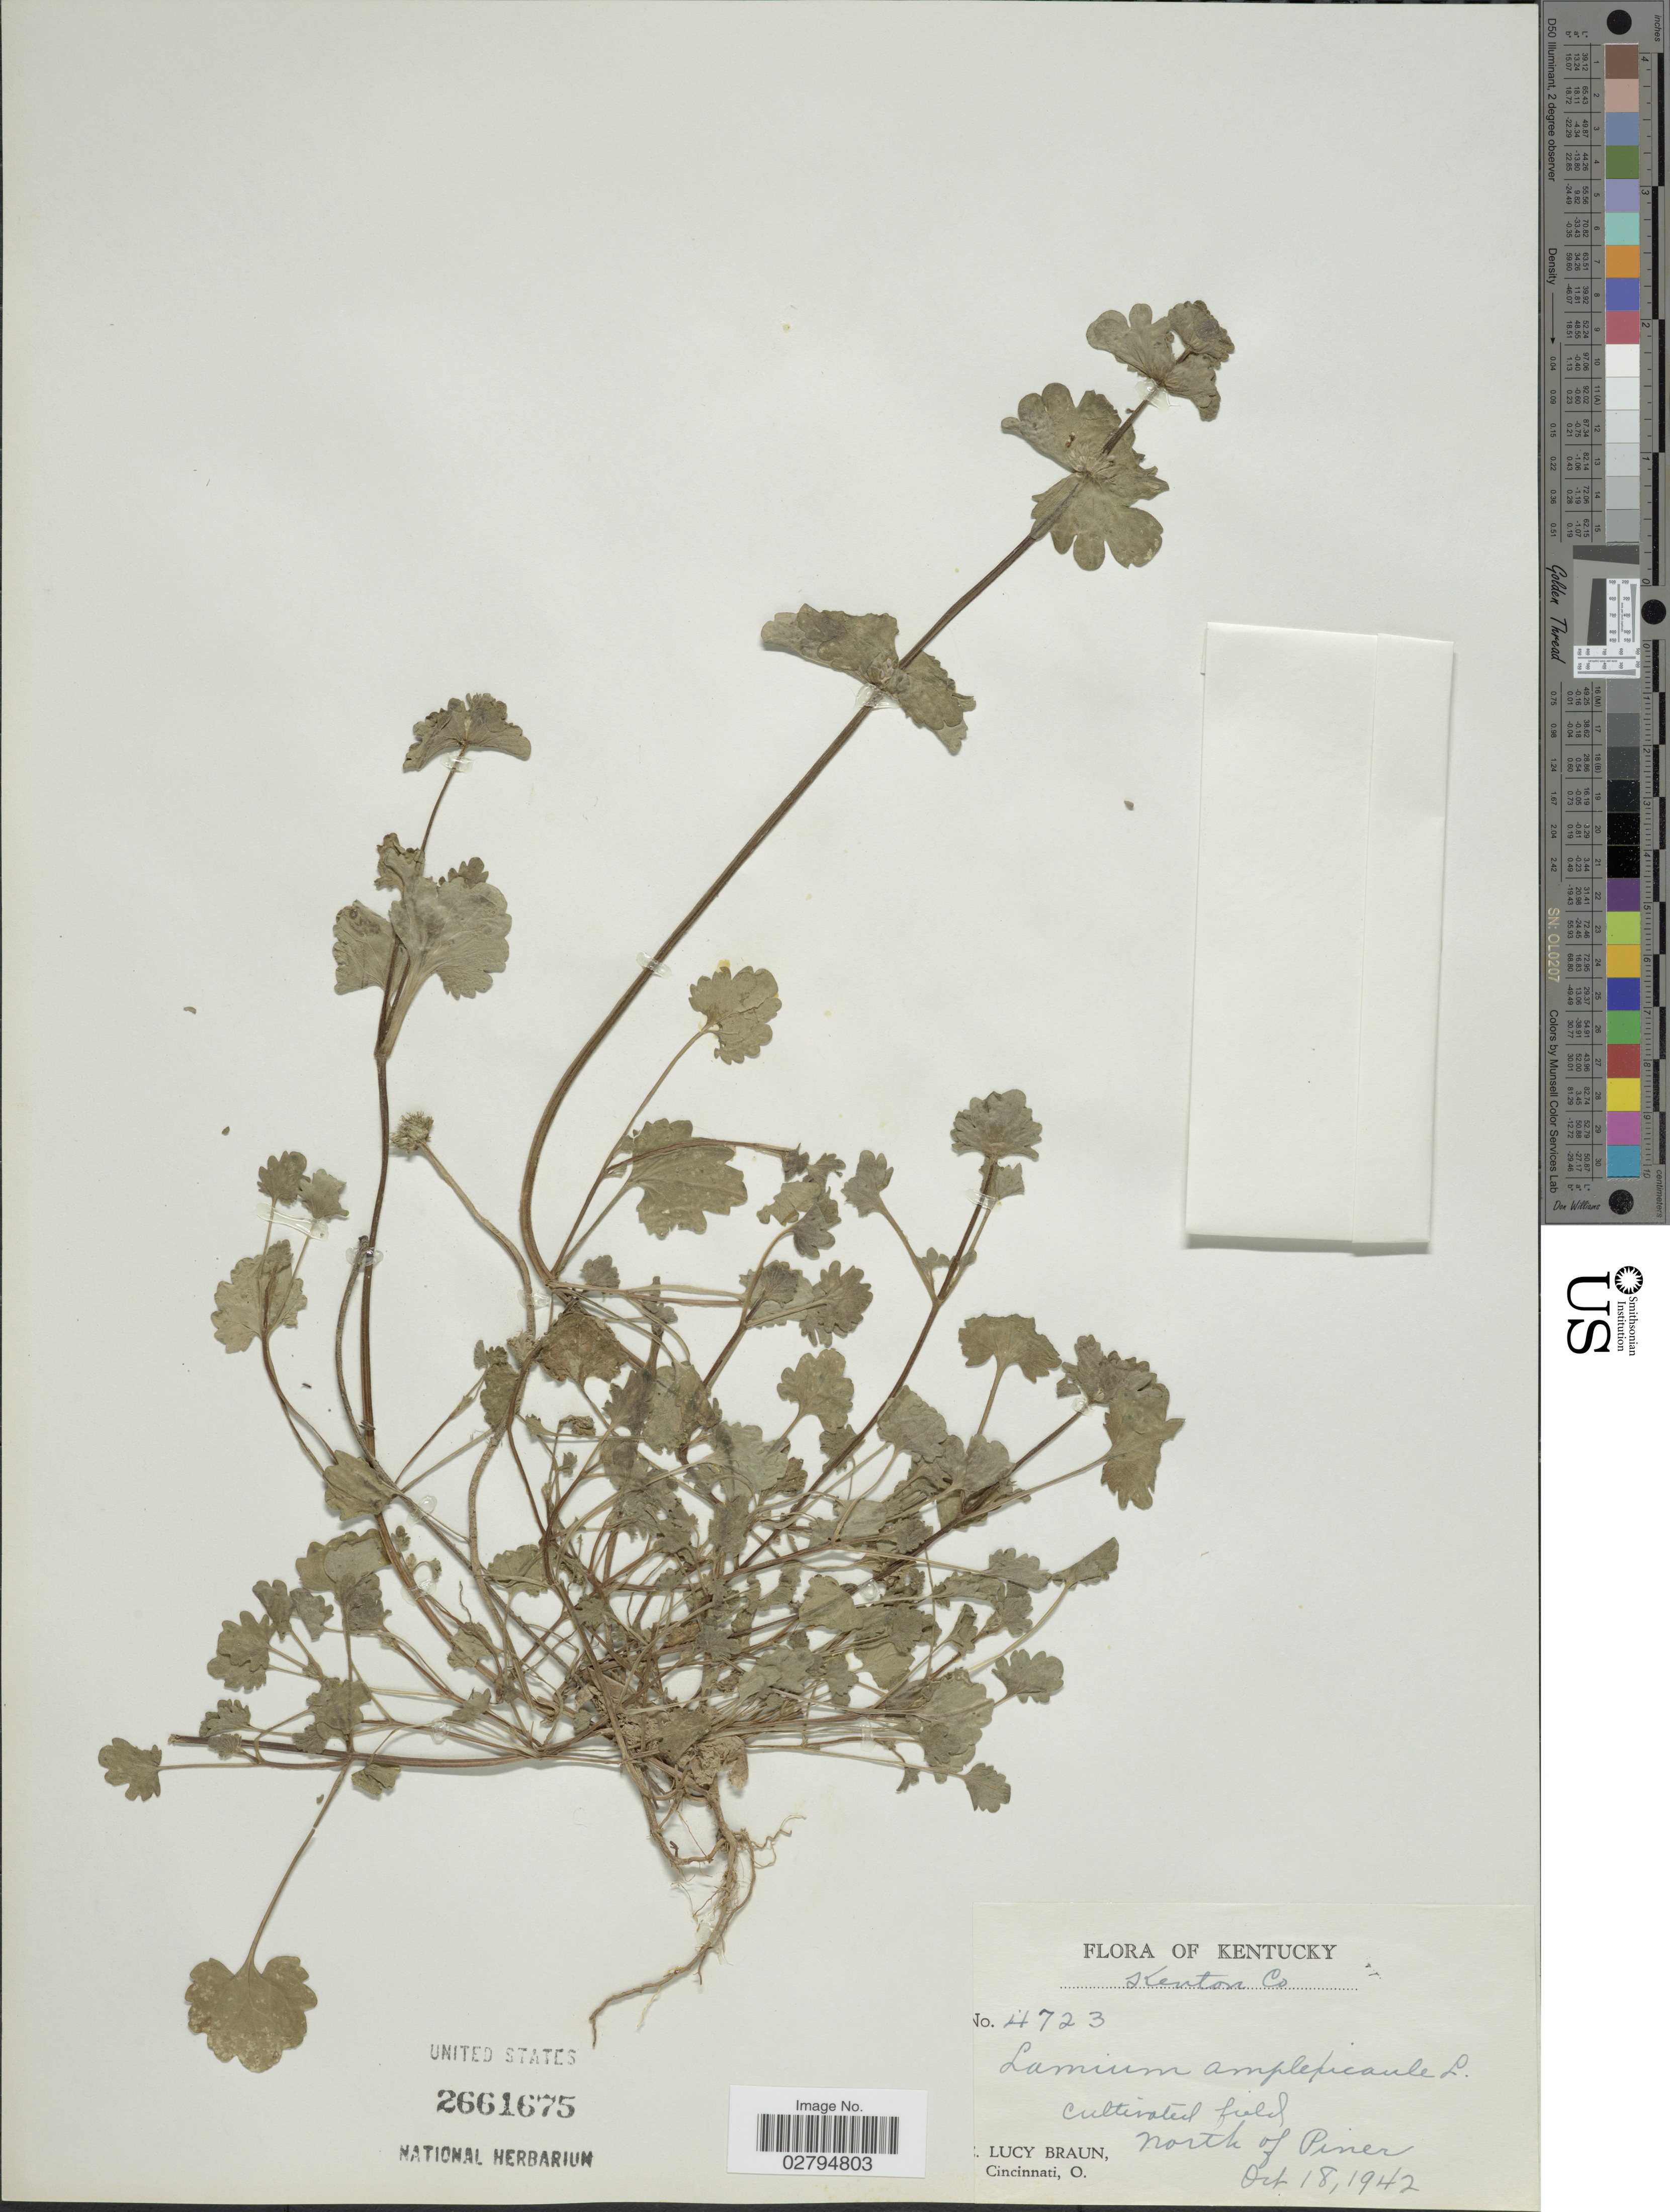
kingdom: Plantae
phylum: Tracheophyta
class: Magnoliopsida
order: Lamiales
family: Lamiaceae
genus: Lamium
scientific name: Lamium amplexicaule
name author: L.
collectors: E. L. Braun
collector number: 4723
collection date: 1942-10-18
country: United States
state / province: Kentucky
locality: Kenton Co. North of Piner.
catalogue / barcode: US 2661675